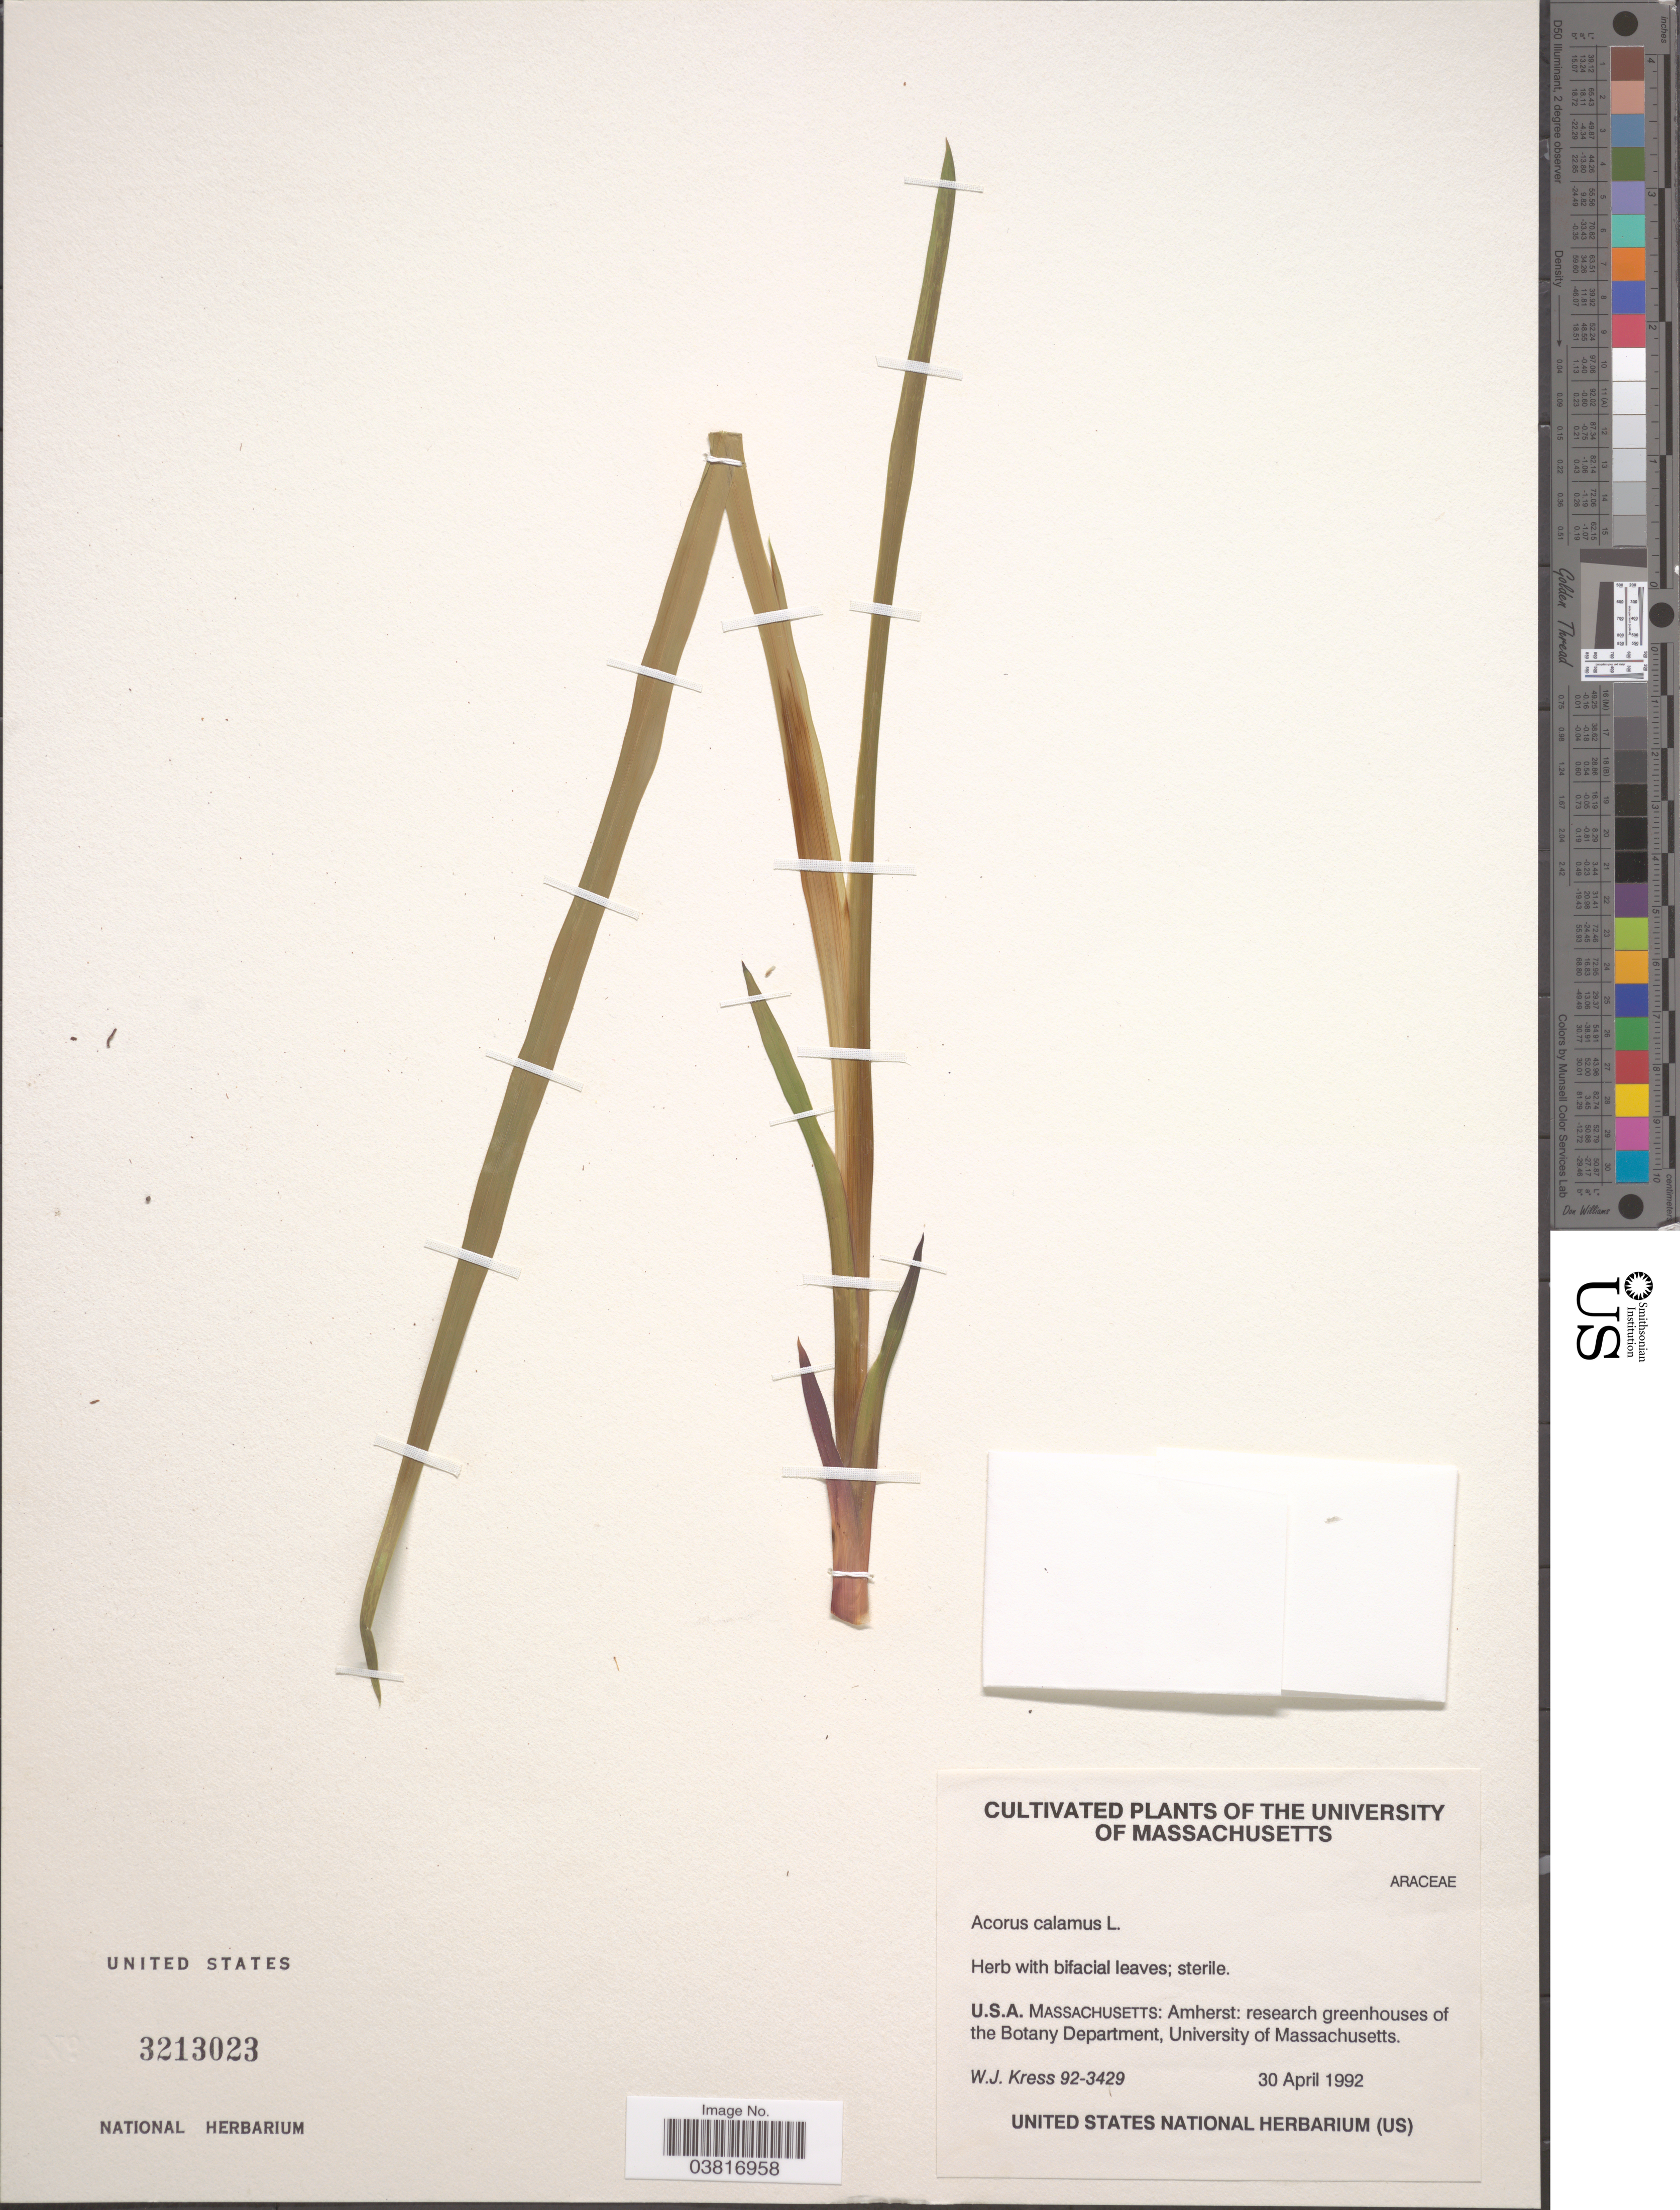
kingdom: Plantae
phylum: Tracheophyta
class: Liliopsida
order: Acorales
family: Acoraceae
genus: Acorus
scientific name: Acorus calamus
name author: L.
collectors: W. J. Kress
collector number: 92-3429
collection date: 1992-04-30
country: United States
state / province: Massachusetts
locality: The University of Massachusetts. Amherst: research greenhouses of the Botany Department.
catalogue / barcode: US 3213023